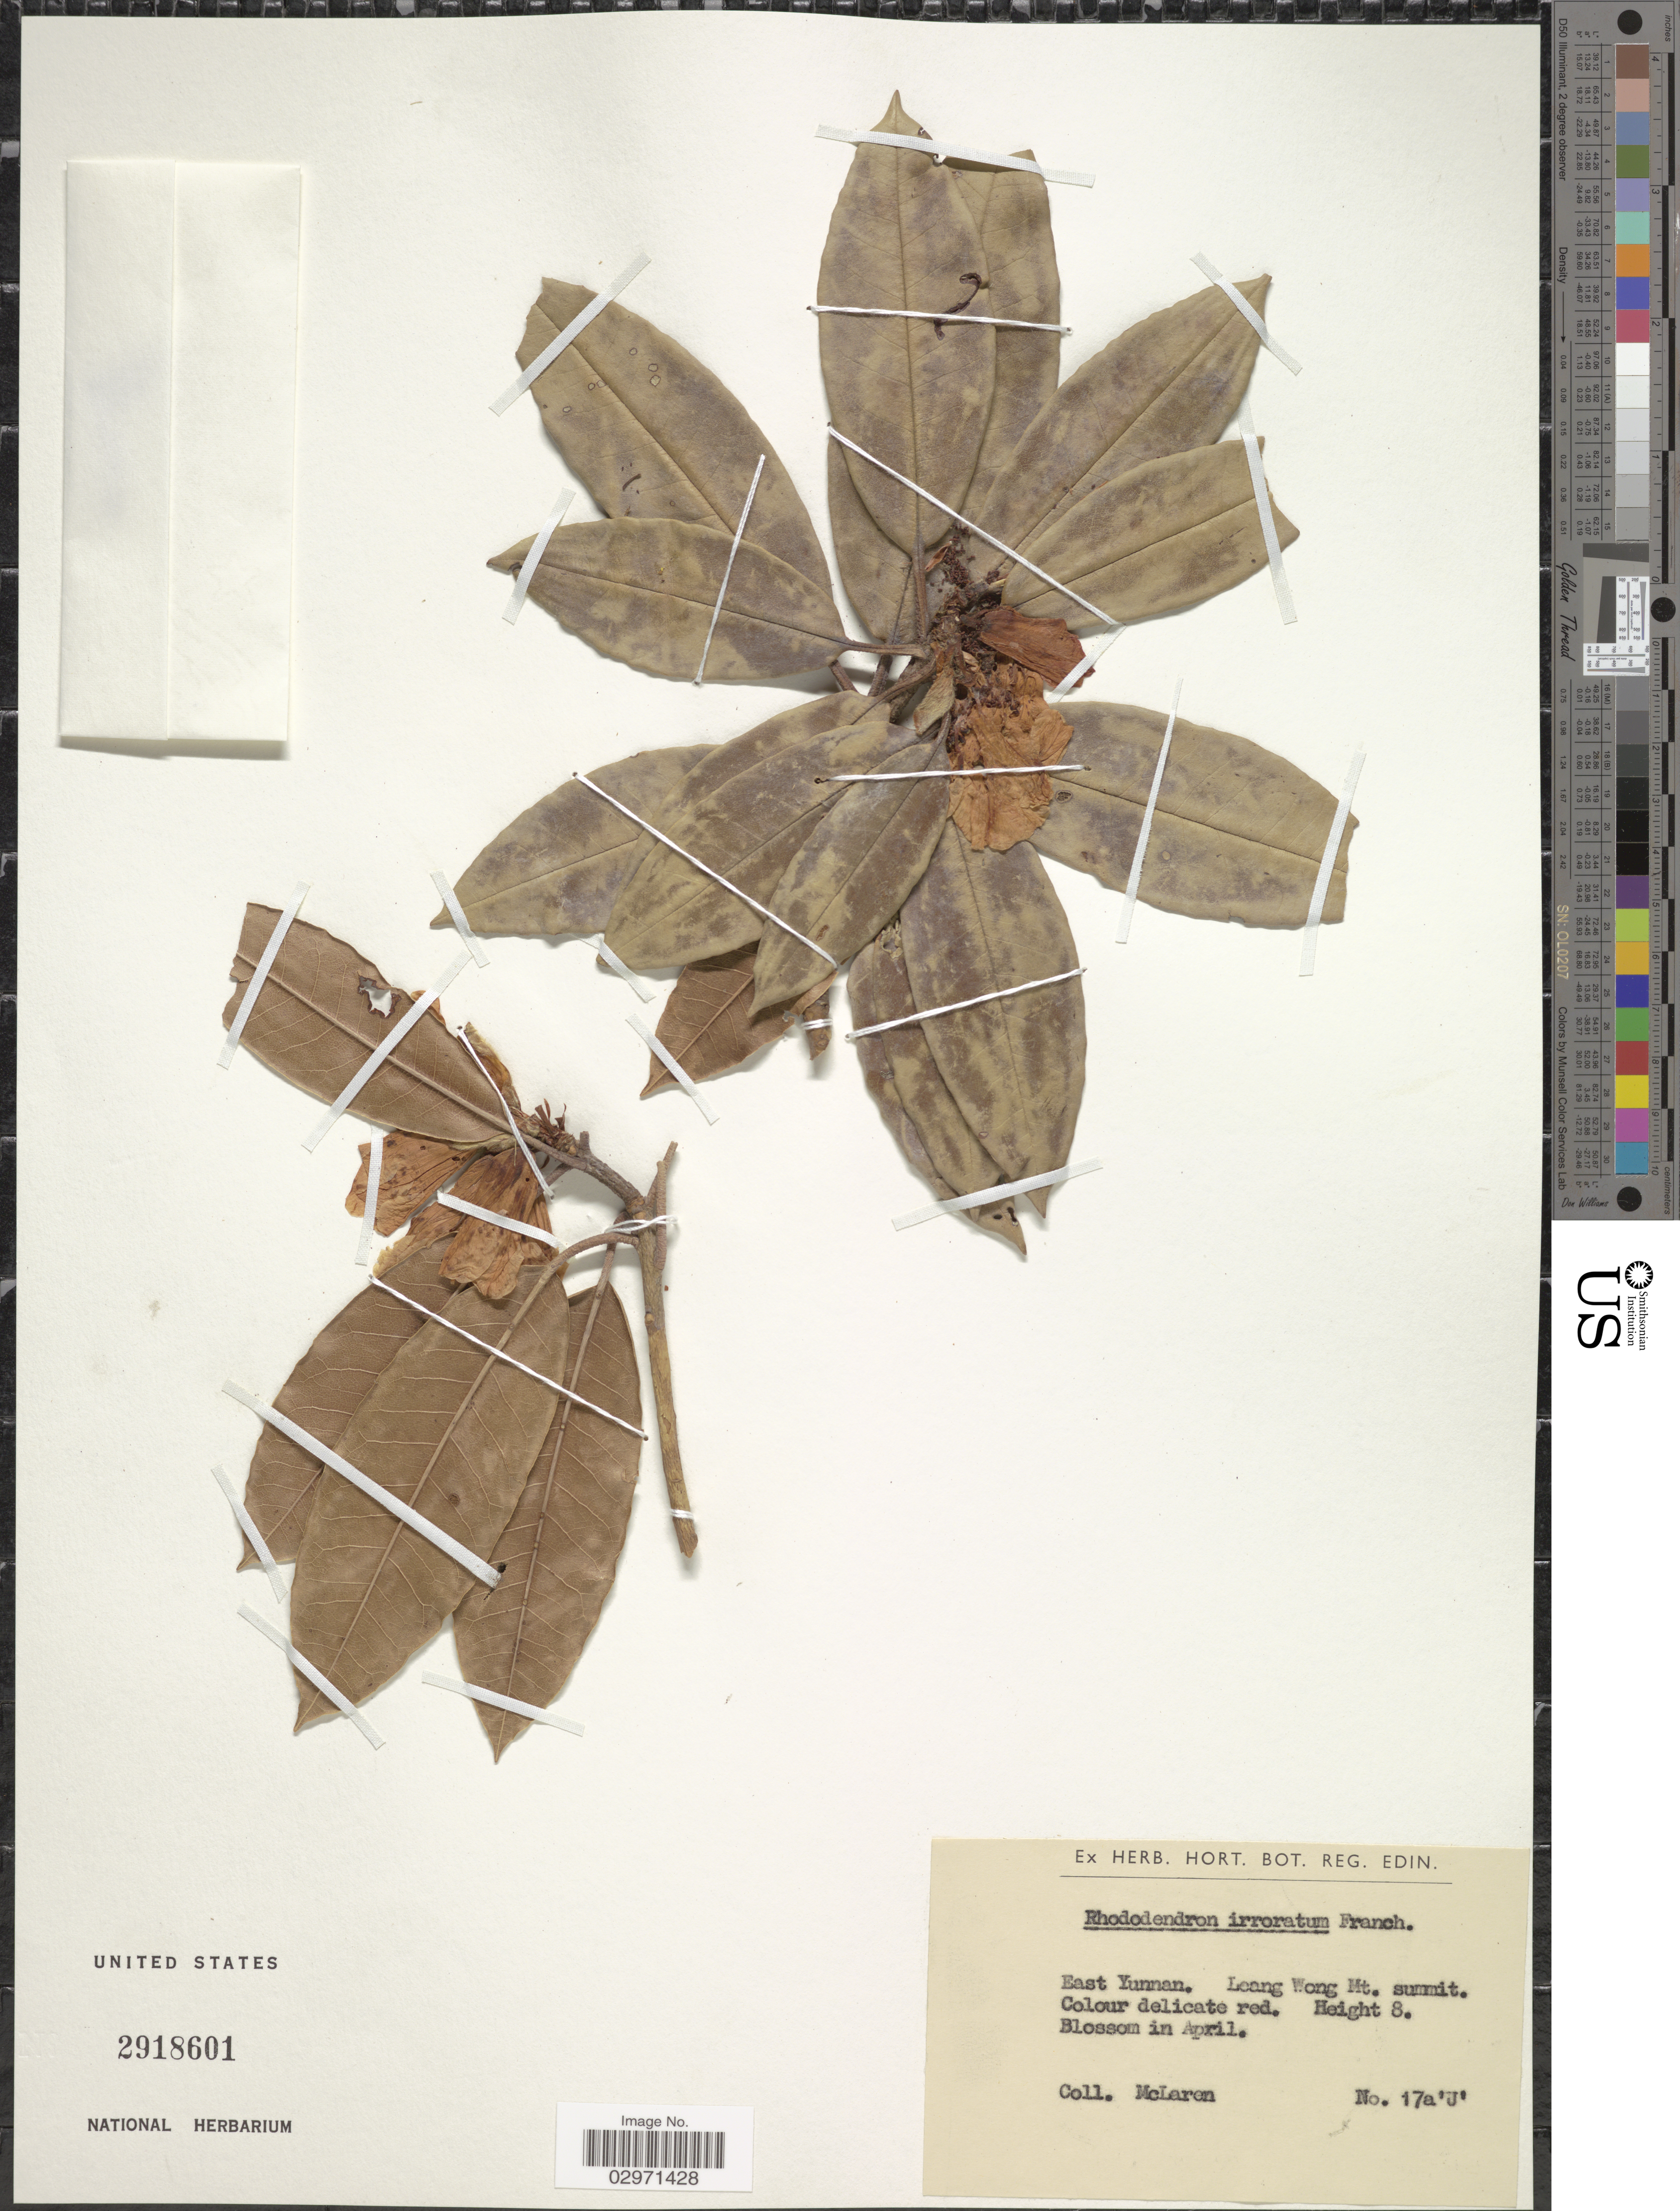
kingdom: Plantae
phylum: Tracheophyta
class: Magnoliopsida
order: Ericales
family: Ericaceae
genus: Rhododendron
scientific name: Rhododendron irroratum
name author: Franch.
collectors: McLaren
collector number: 17a'J'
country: China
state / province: Yunnan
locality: East Yunnan. Leang Wong Mt. summit.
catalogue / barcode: US 2918601